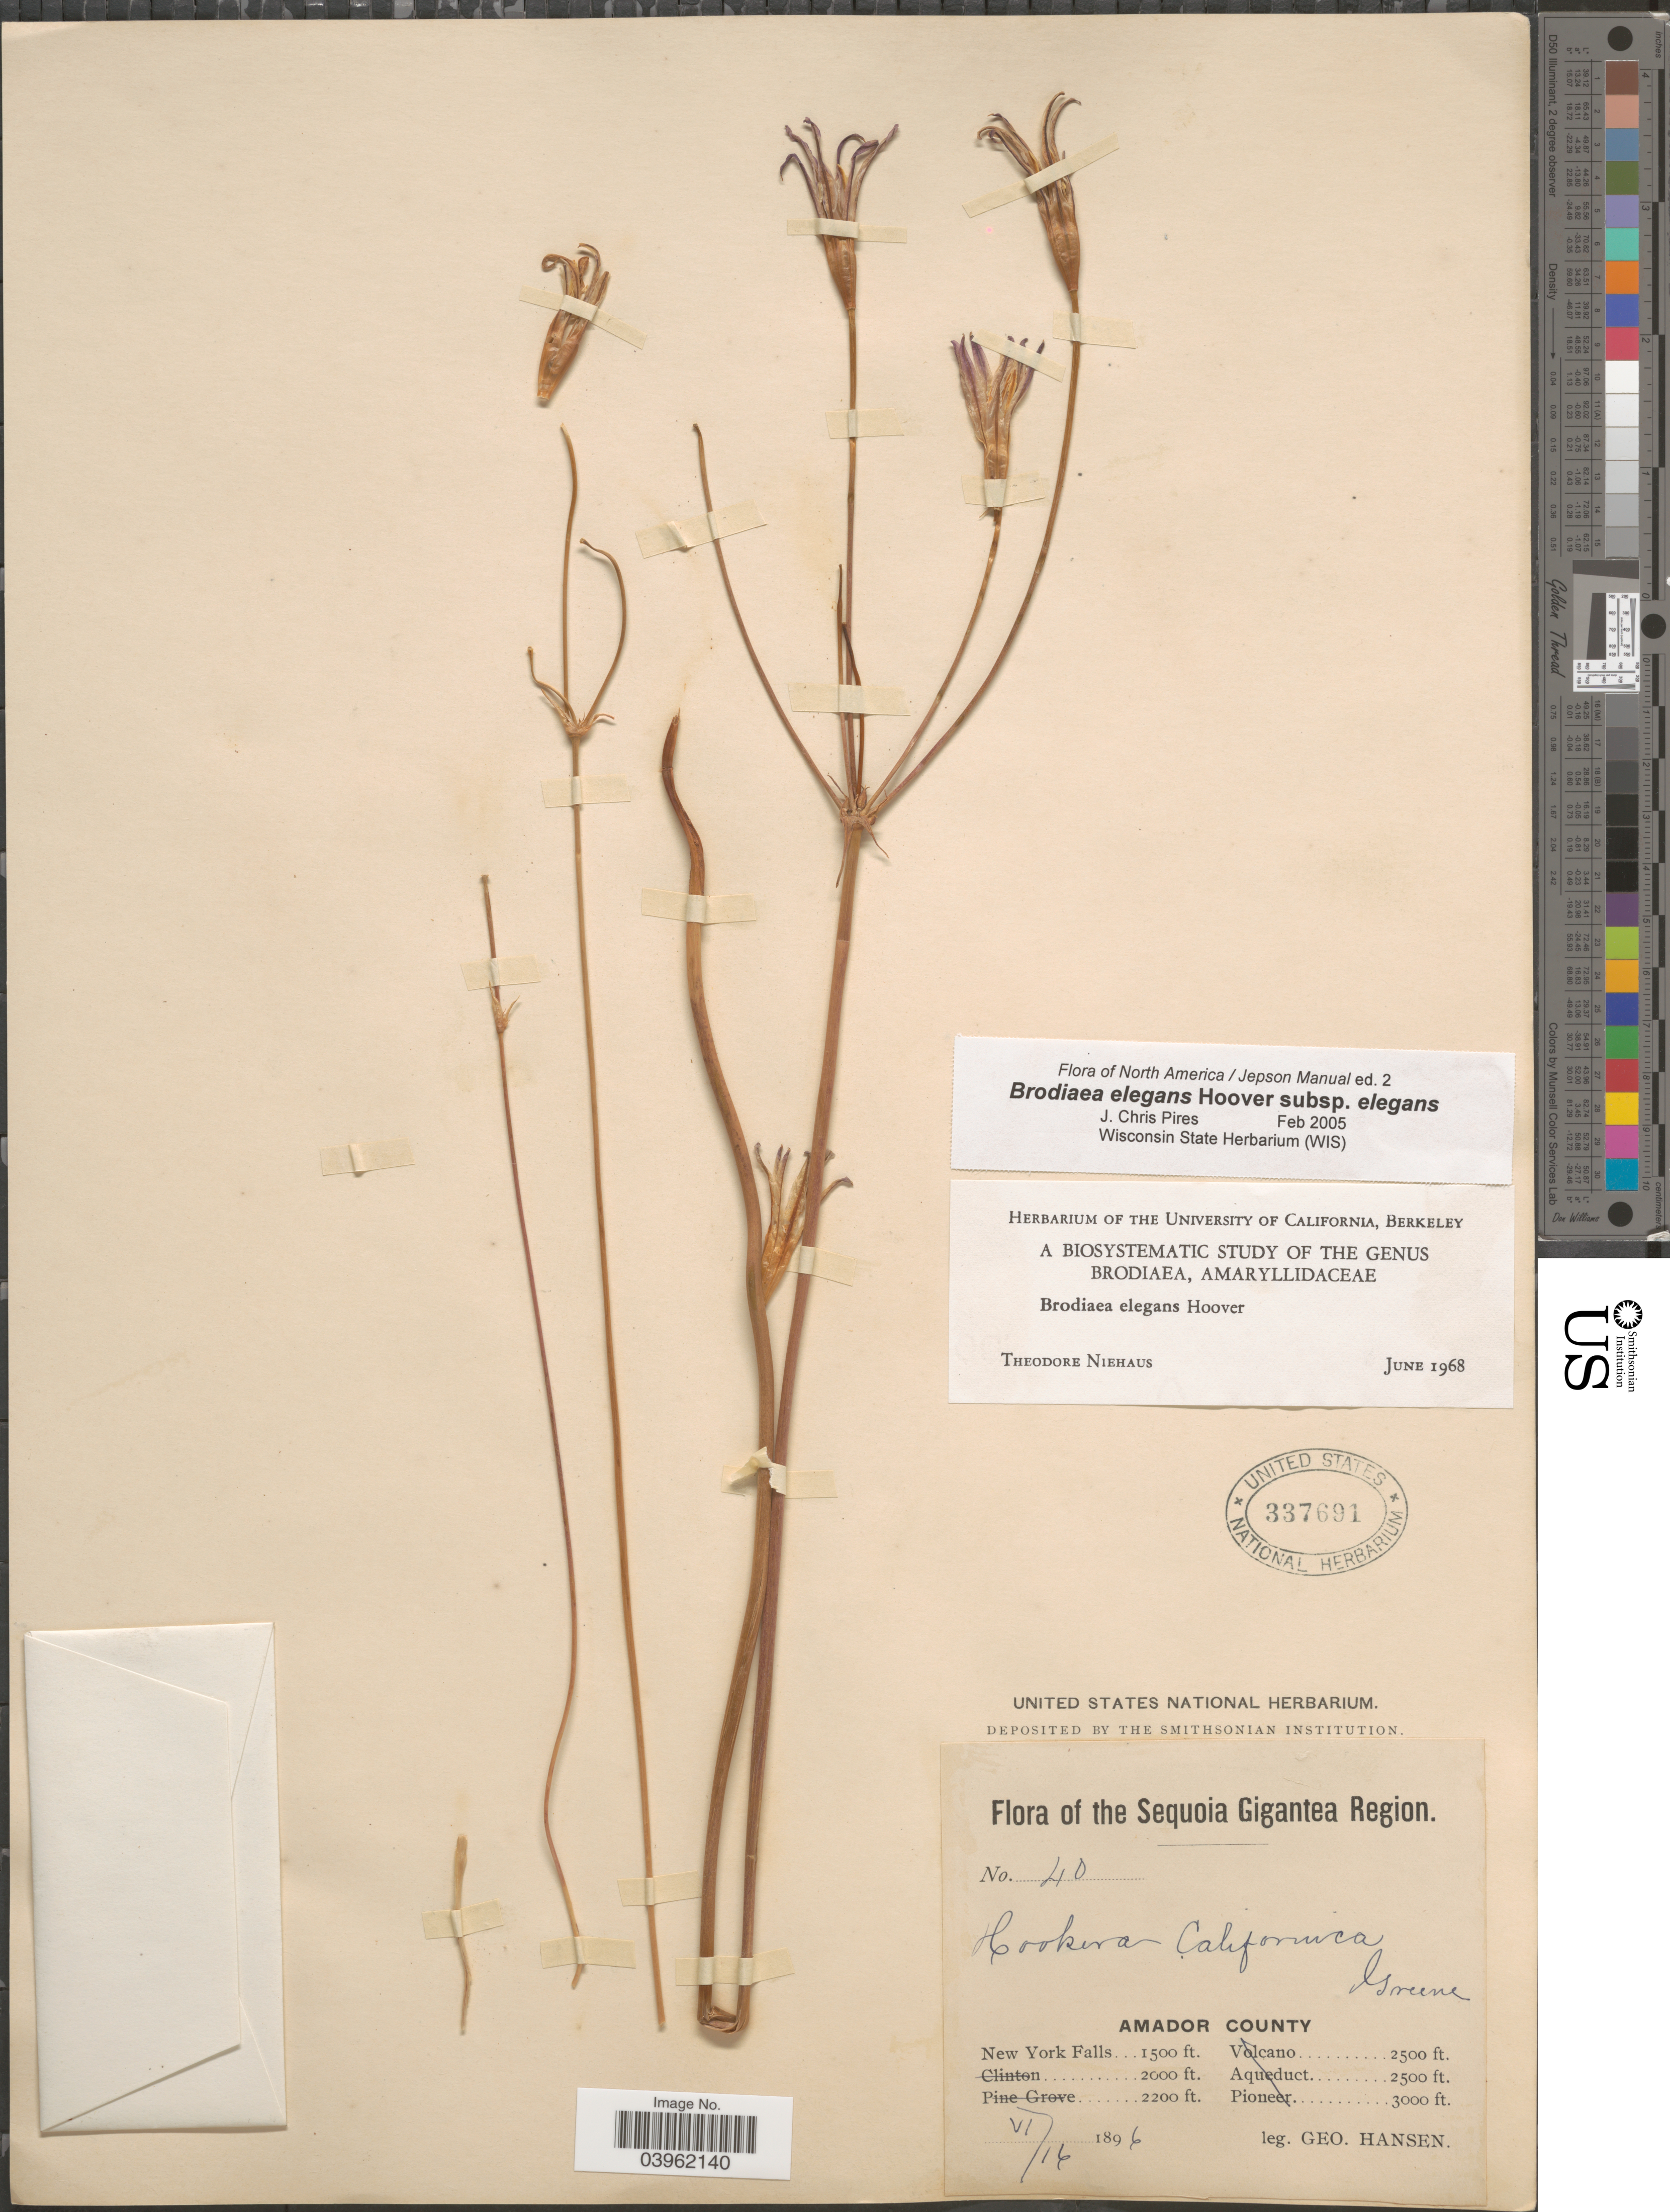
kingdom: Plantae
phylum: Tracheophyta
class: Liliopsida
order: Asparagales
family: Asparagaceae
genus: Brodiaea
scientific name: Brodiaea elegans subsp. elegans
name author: Hoover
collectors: G. Hansen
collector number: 40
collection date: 1896-06-16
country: United States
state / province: New York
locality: The Sequoia Gigantea Region. Amador County. New York Falls.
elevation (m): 457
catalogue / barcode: US 337691